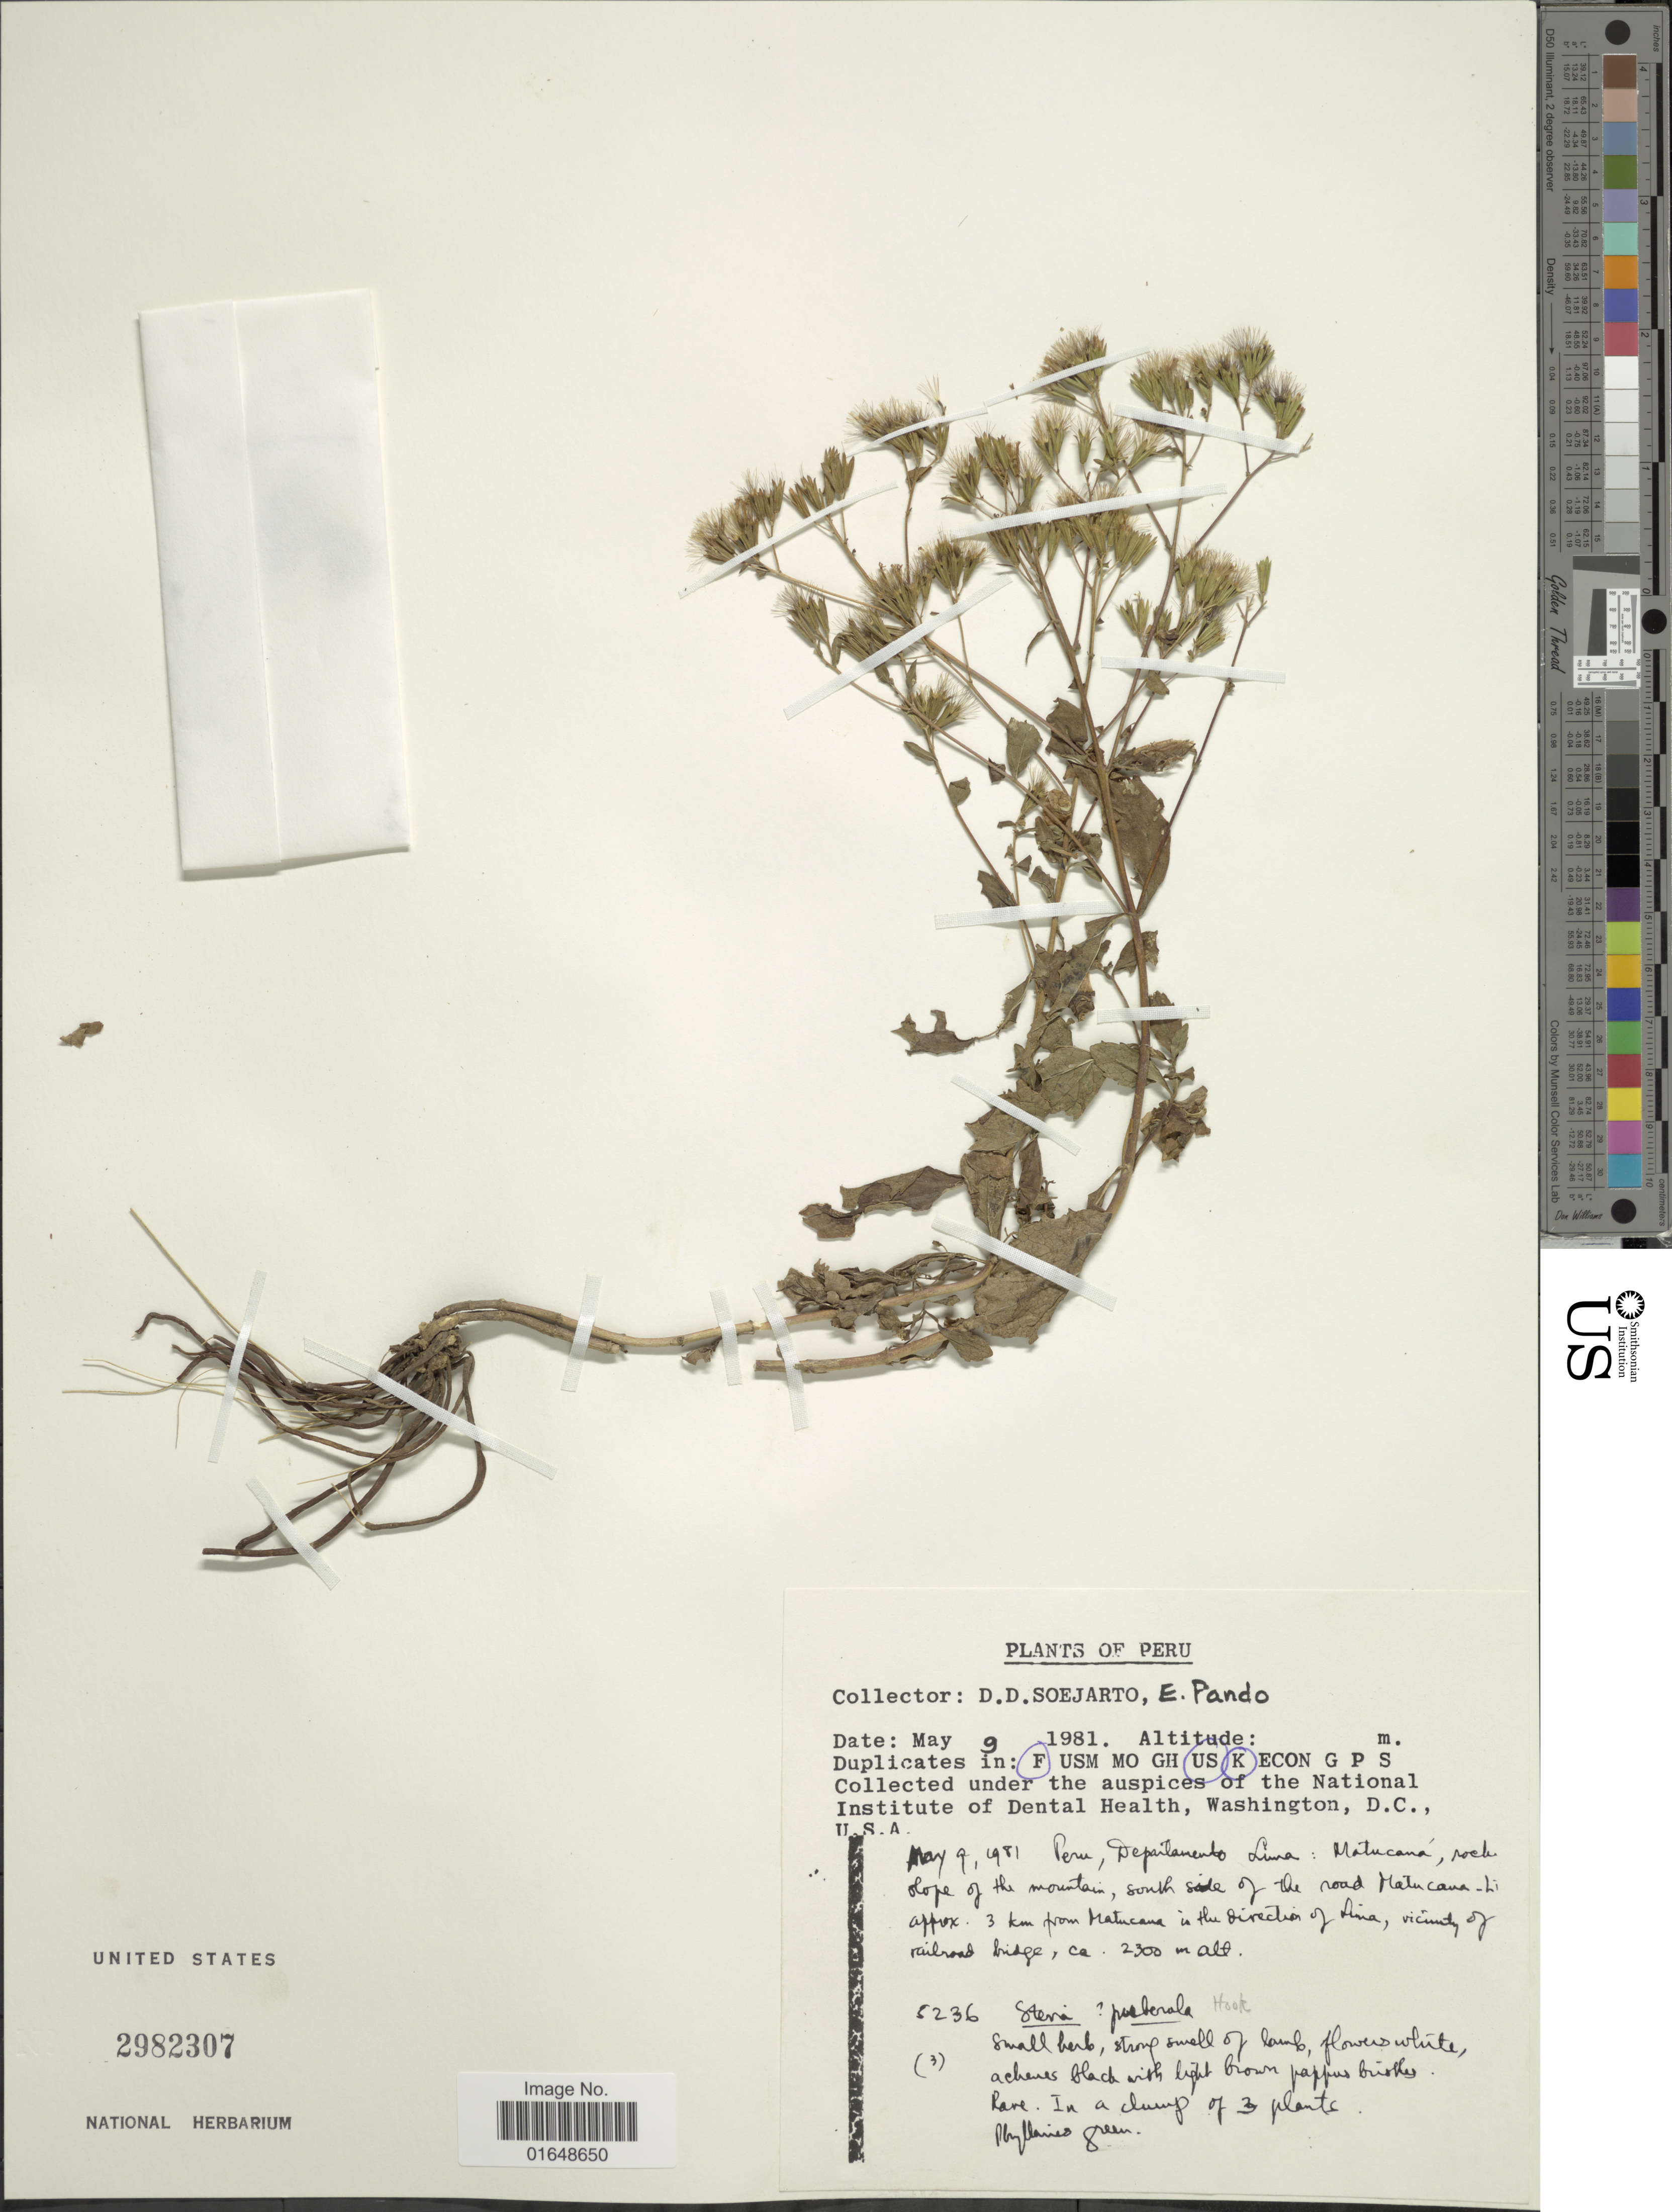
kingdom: Plantae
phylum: Tracheophyta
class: Magnoliopsida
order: Asterales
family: Asteraceae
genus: Stevia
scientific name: Stevia puberula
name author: Hook.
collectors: E. Pando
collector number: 5236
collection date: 1981-05-09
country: Peru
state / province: Lima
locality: Peru, Departamento Lima: Matucaná, rock slope of the mountain, south side of the road Matucana - Li, approx. 3 km from Matucana in the direction of Lima, vicinity of railroad bridge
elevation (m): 2300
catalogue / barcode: US 2982307